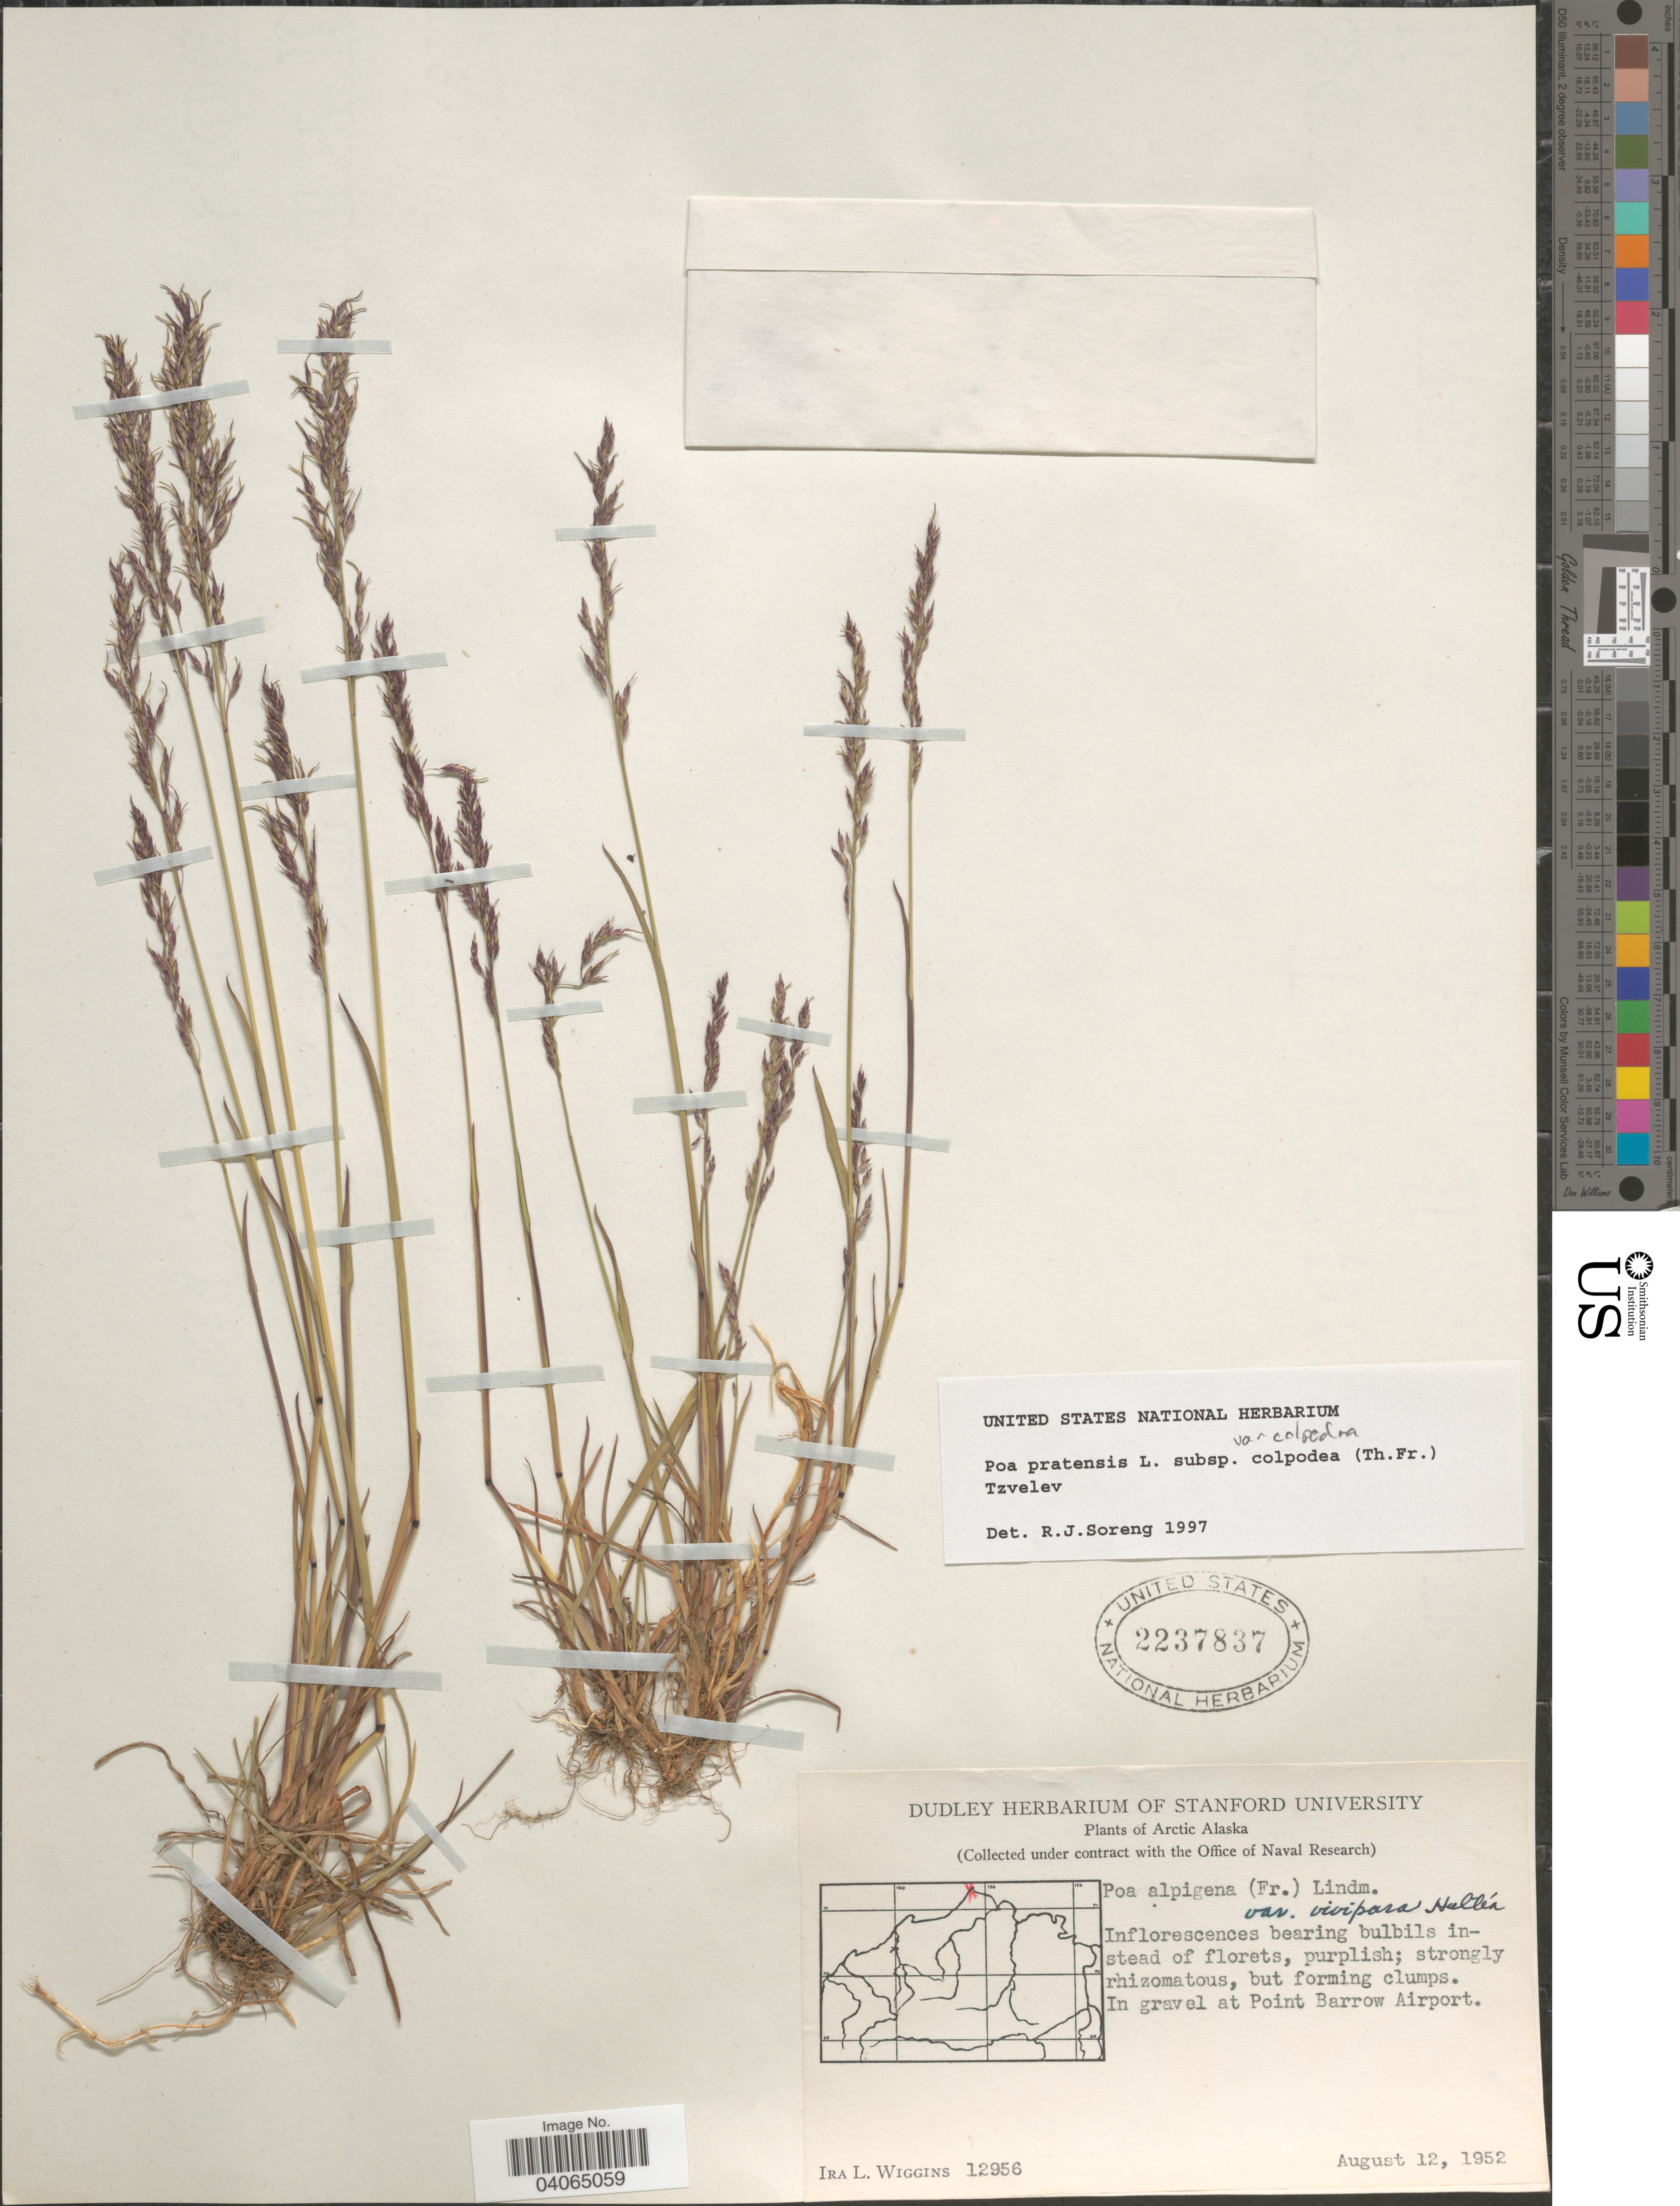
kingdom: Plantae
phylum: Tracheophyta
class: Liliopsida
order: Poales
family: Poaceae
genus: Poa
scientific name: Poa pratensis subsp. colpodea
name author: (Th. Fr.) Tzvelev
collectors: I. L. Wiggins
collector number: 12956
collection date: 1952-08-12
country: United States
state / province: Alaska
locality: Arctic Alaska. In gravel at Point Barrow Airport.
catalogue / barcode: US 2237837